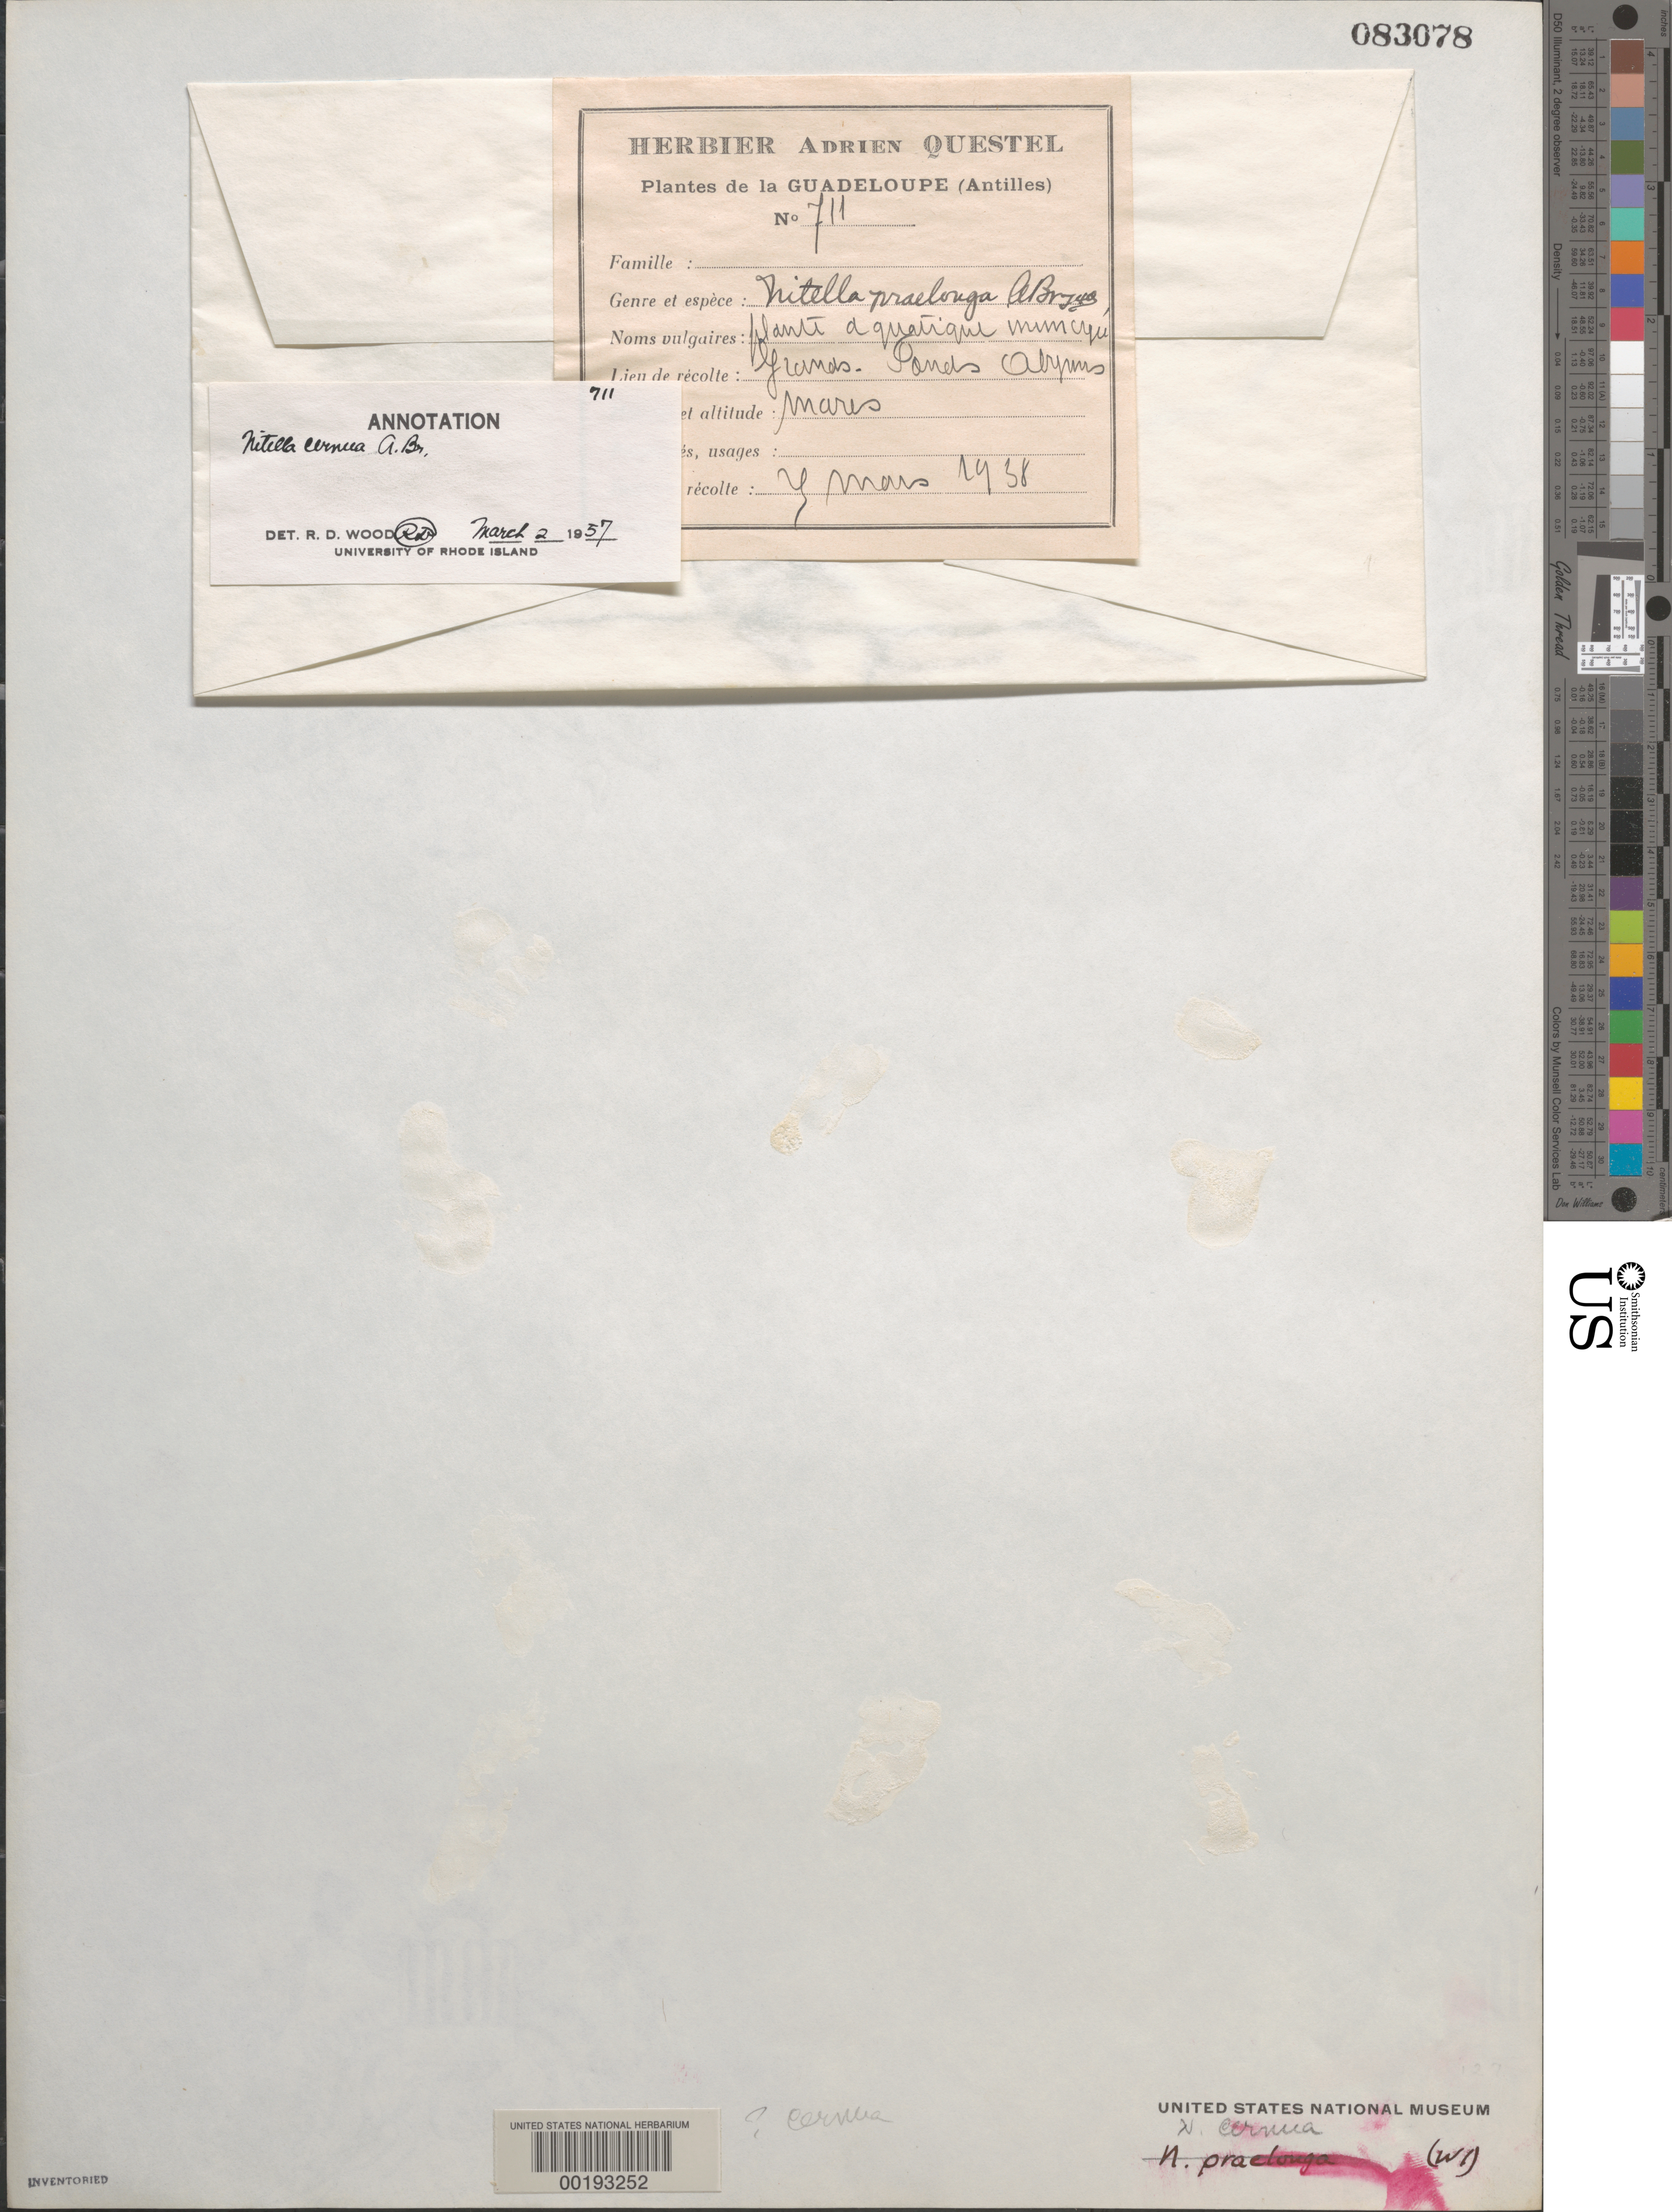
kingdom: Plantae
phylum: Charophyta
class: Charophyceae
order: Charales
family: Characeae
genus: Nitella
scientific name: Nitella cernua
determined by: Wood, R. D.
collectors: A. Questel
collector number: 711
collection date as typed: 07 Mar 1938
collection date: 1938-03-07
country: Guadeloupe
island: Grande Terre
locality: Grands Fonds, Abymes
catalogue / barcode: US 83078